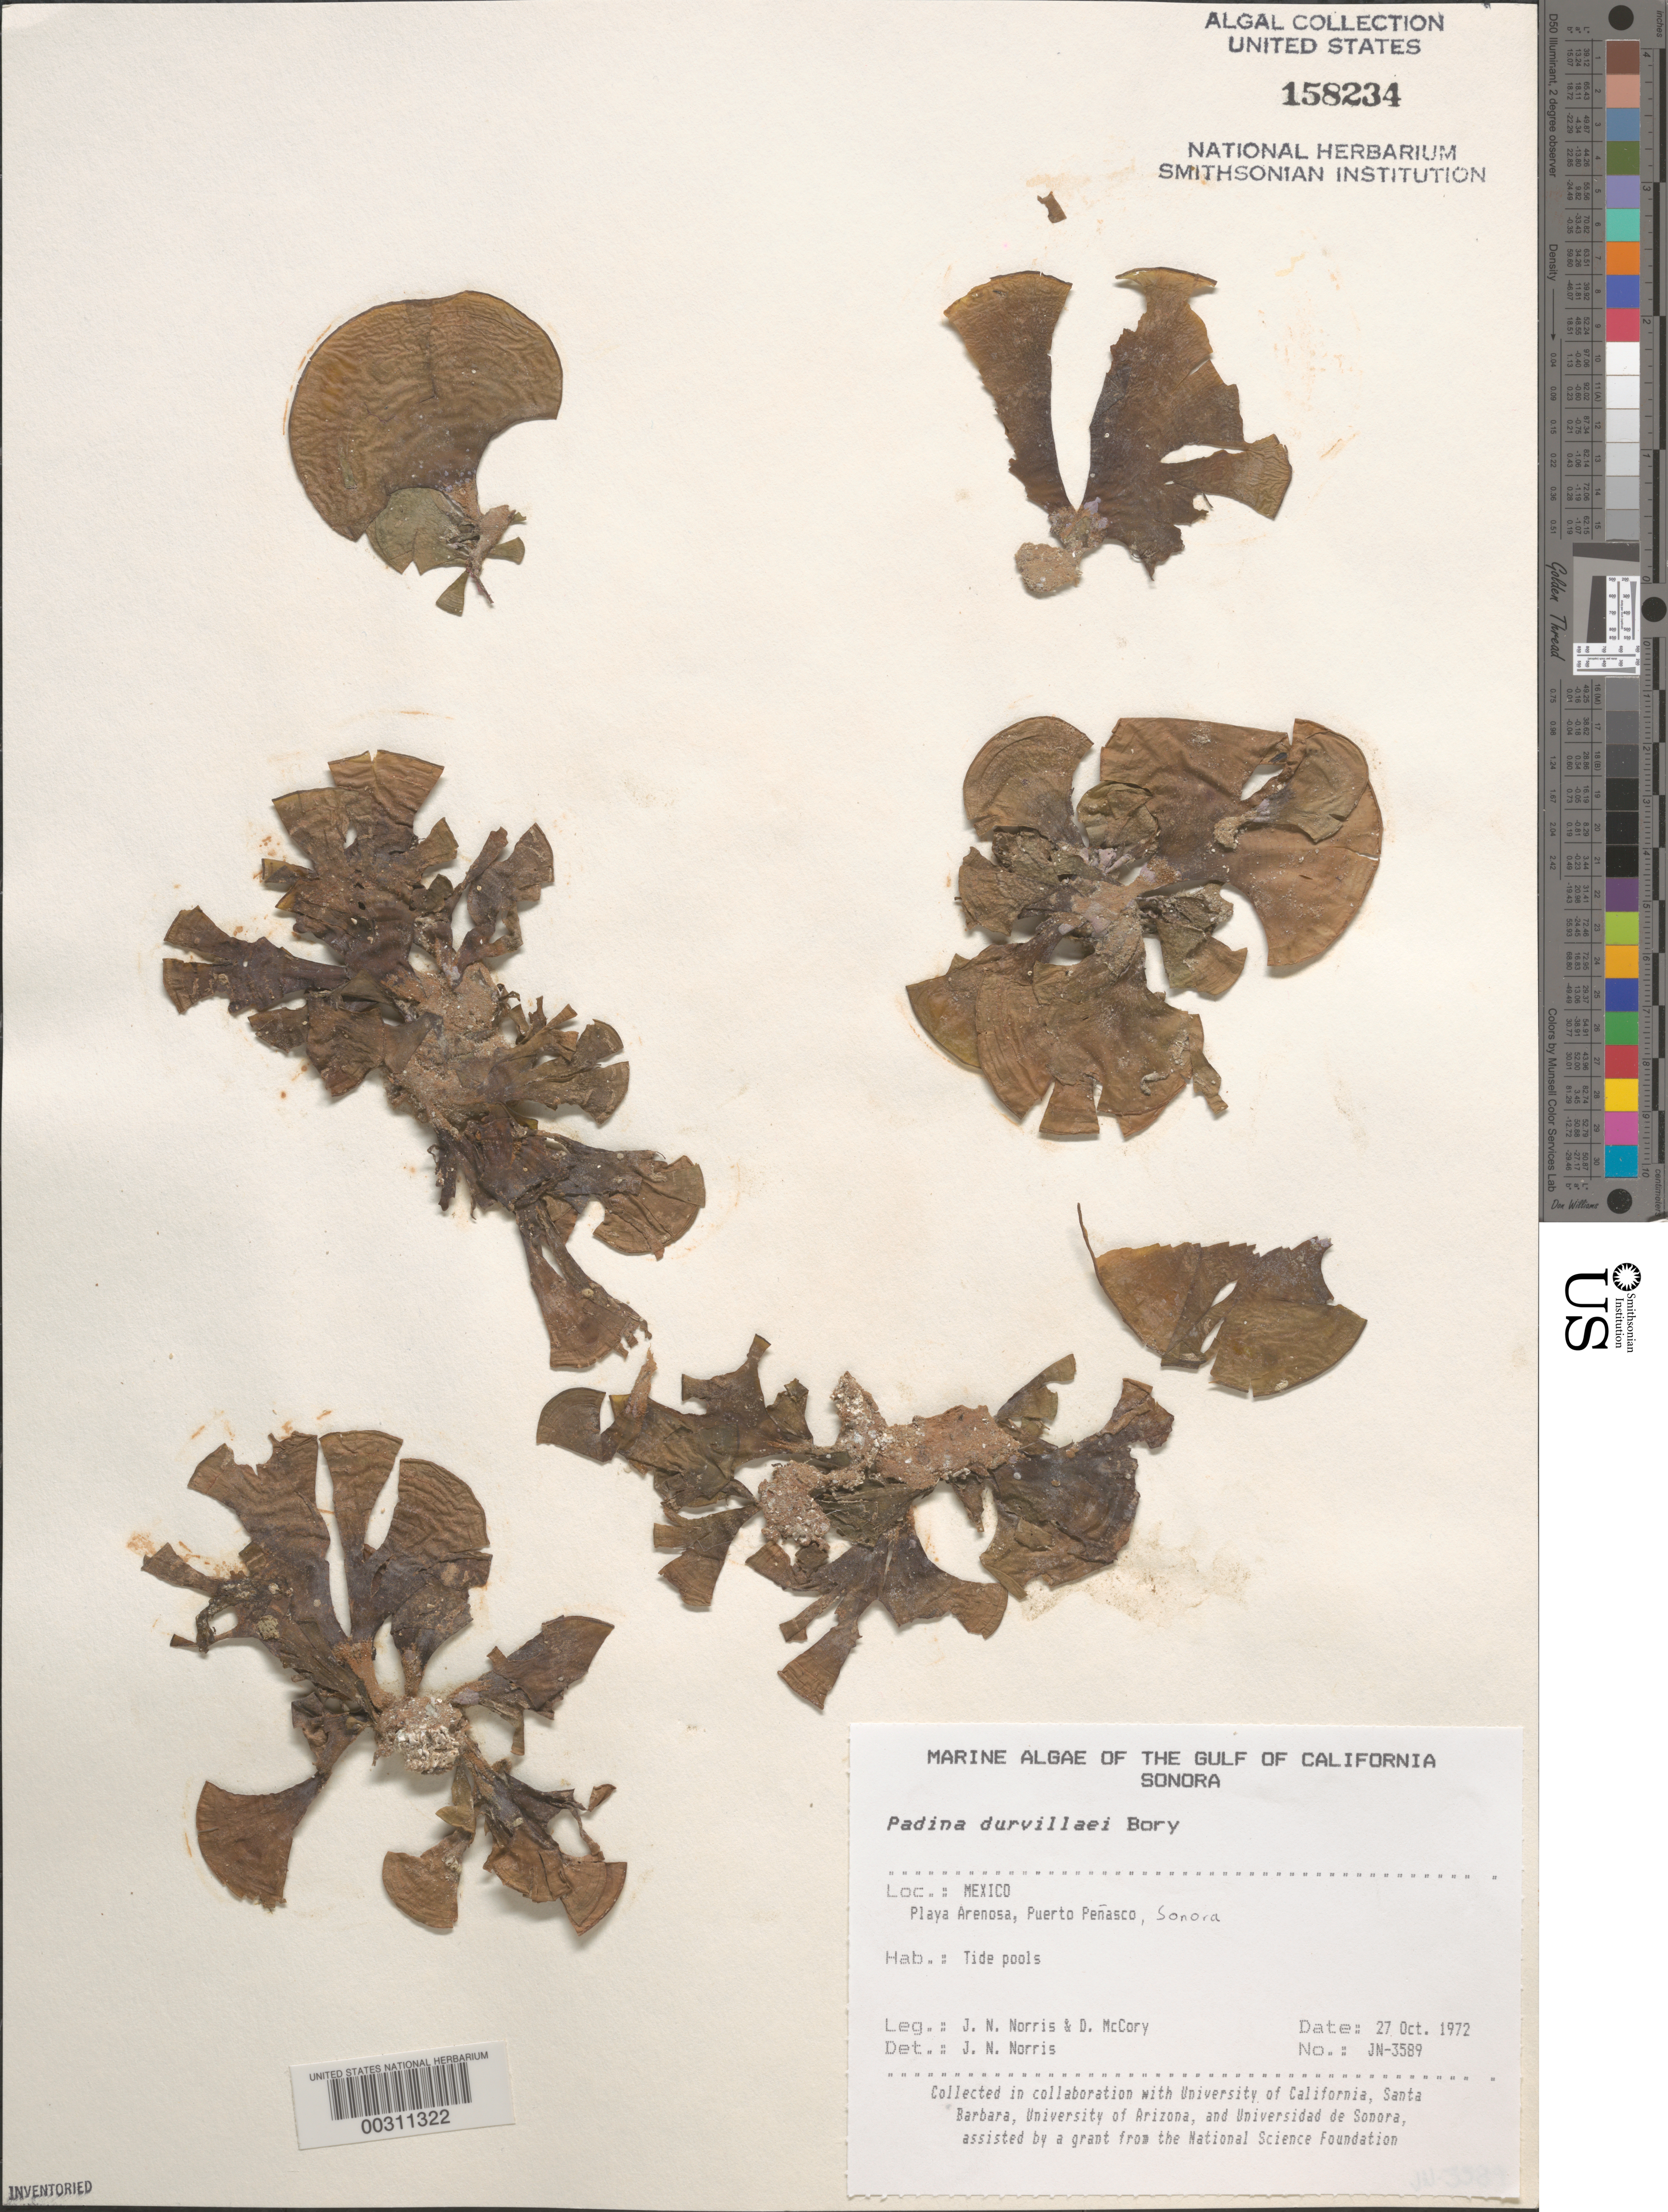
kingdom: Chromista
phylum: Ochrophyta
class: Phaeophyceae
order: Dictyotales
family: Dictyotaceae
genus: Padina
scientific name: Padina durvillaei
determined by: Norris, James N.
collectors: J. N. Norris & D. McCory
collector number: JN-3589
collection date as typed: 27 Oct 1972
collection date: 1972-10-27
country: Mexico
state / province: Sonora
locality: Playa Arenosa, Puerto Penasco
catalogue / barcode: US 158234